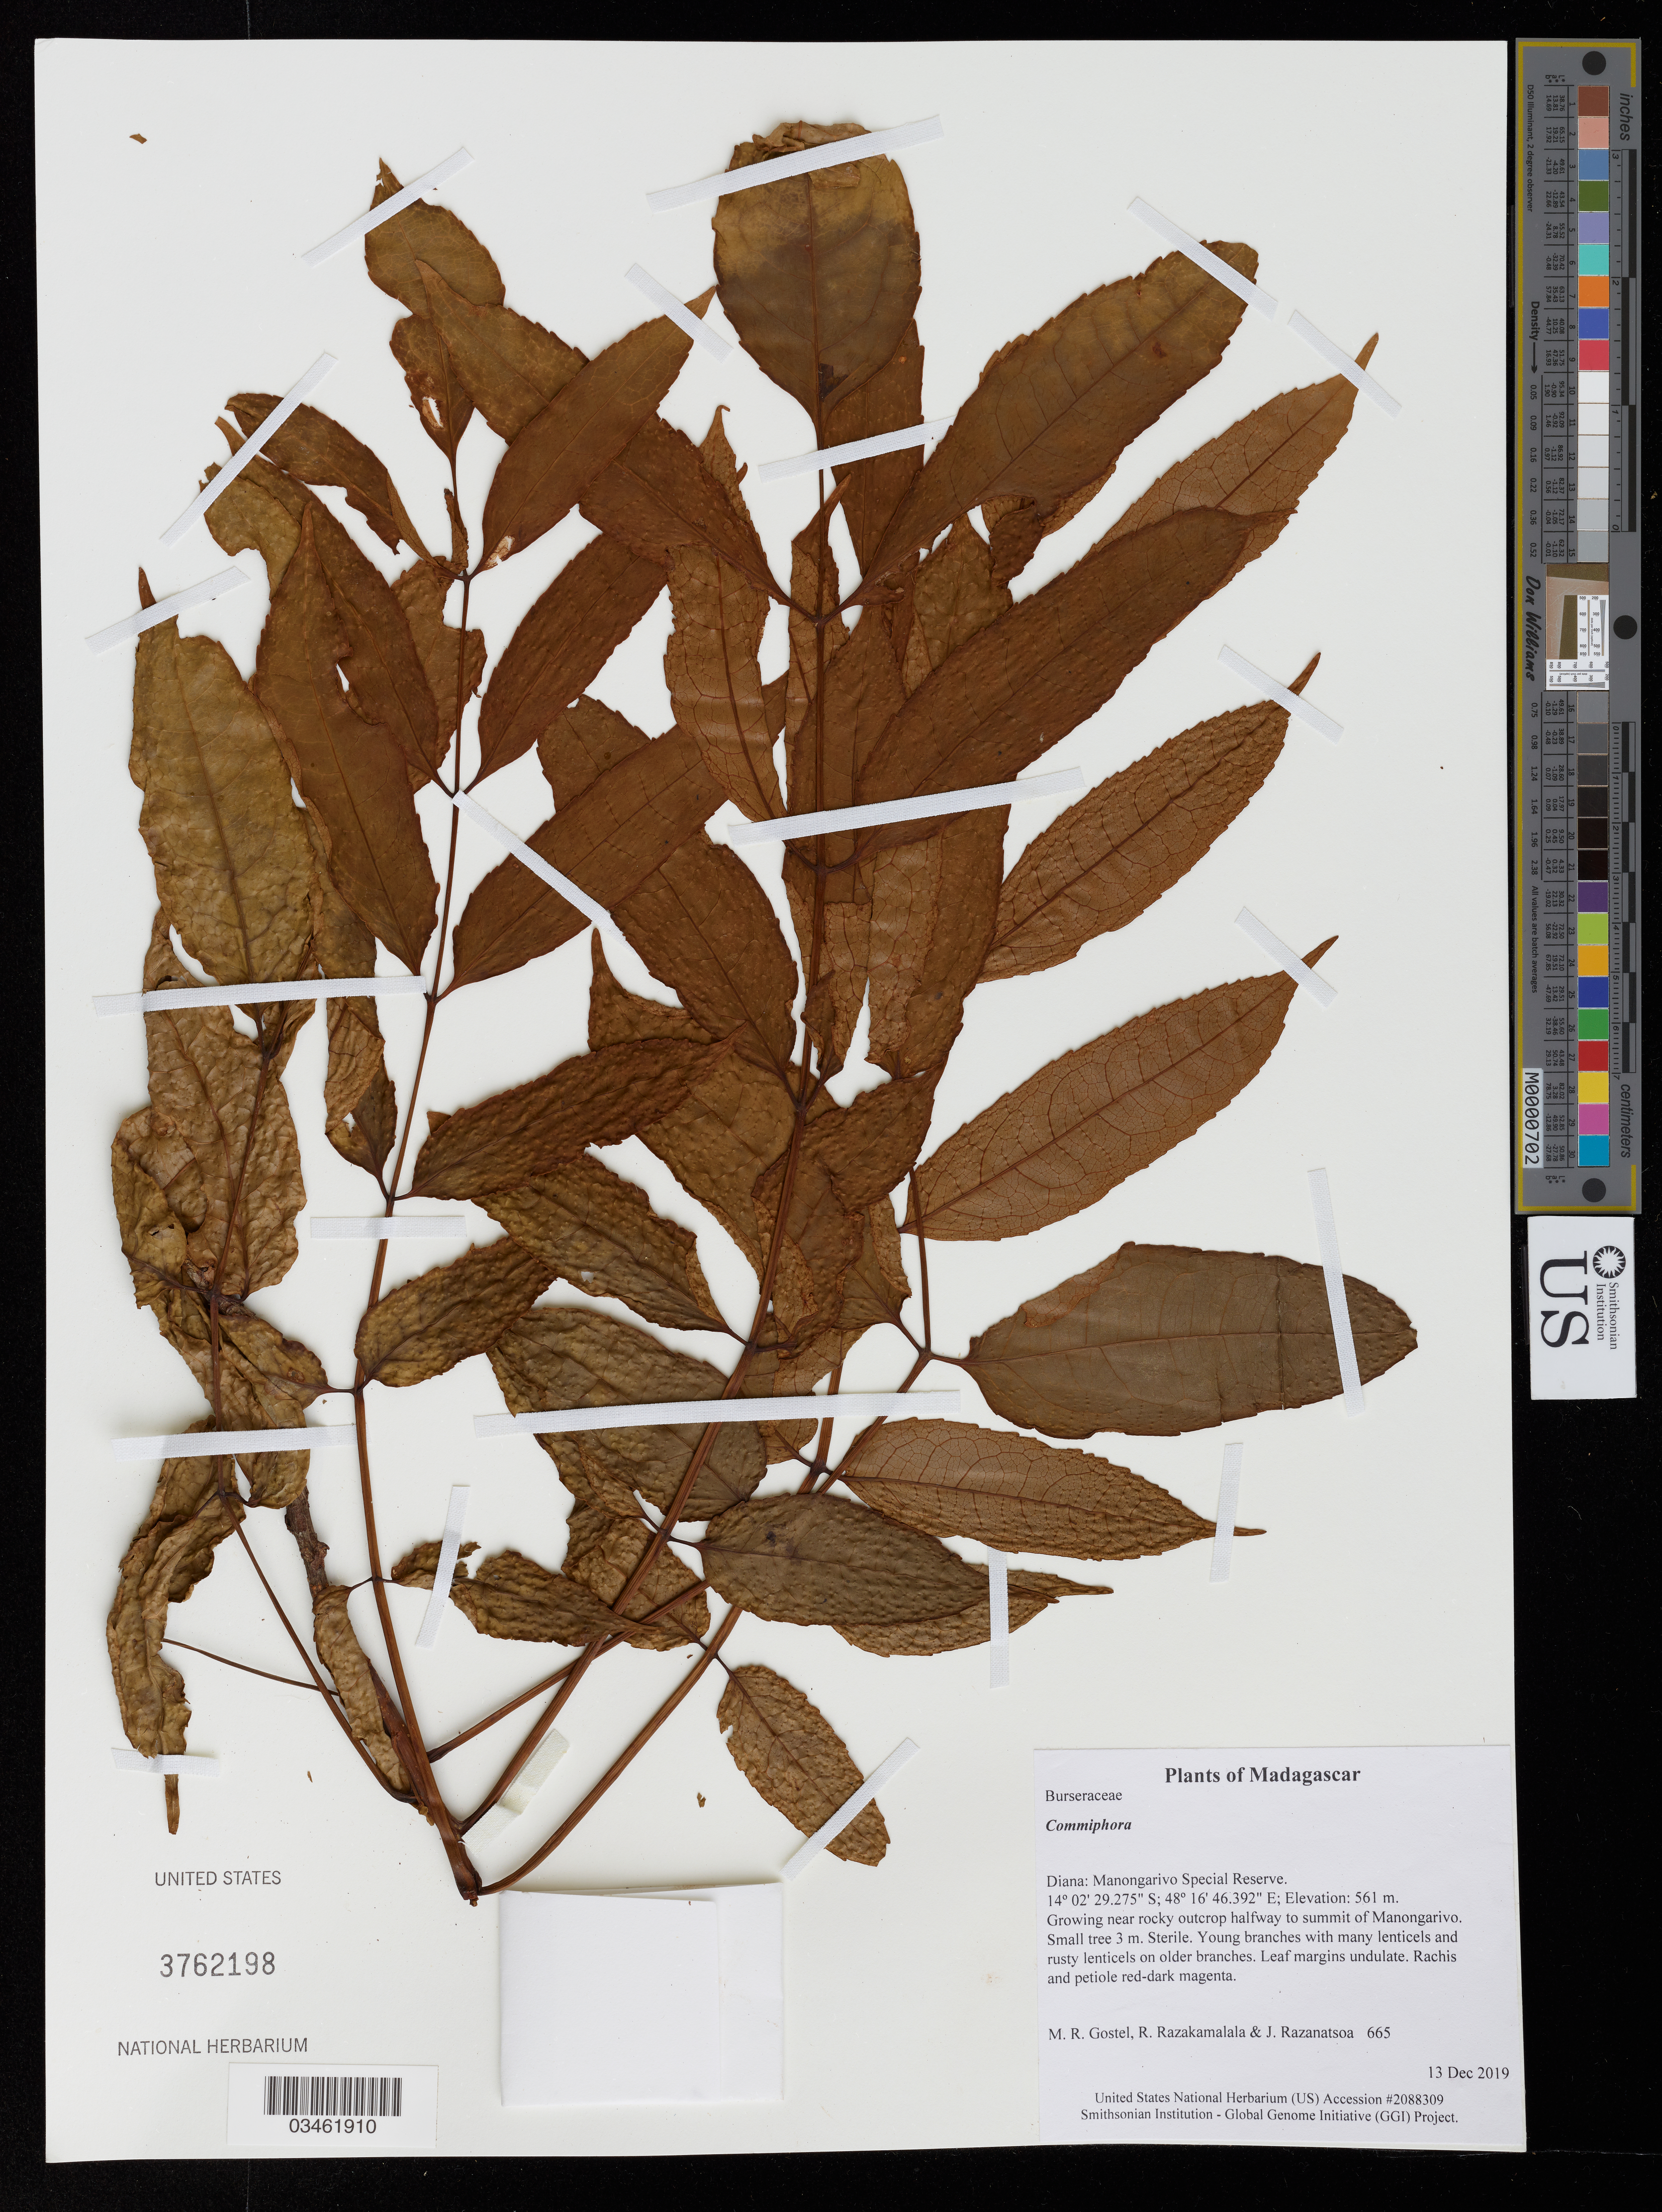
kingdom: Plantae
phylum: Tracheophyta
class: Magnoliopsida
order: Sapindales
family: Burseraceae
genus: Commiphora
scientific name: Commiphora sp.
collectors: M. R. Gostel, R. Razakamalala & J. Razanatsoa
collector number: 665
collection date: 2019-12-13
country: Madagascar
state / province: Diana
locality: Manongarivo Special Reserve. Near rocky outcrop halfway to summit of Manongarivo.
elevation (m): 561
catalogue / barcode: US 3762198